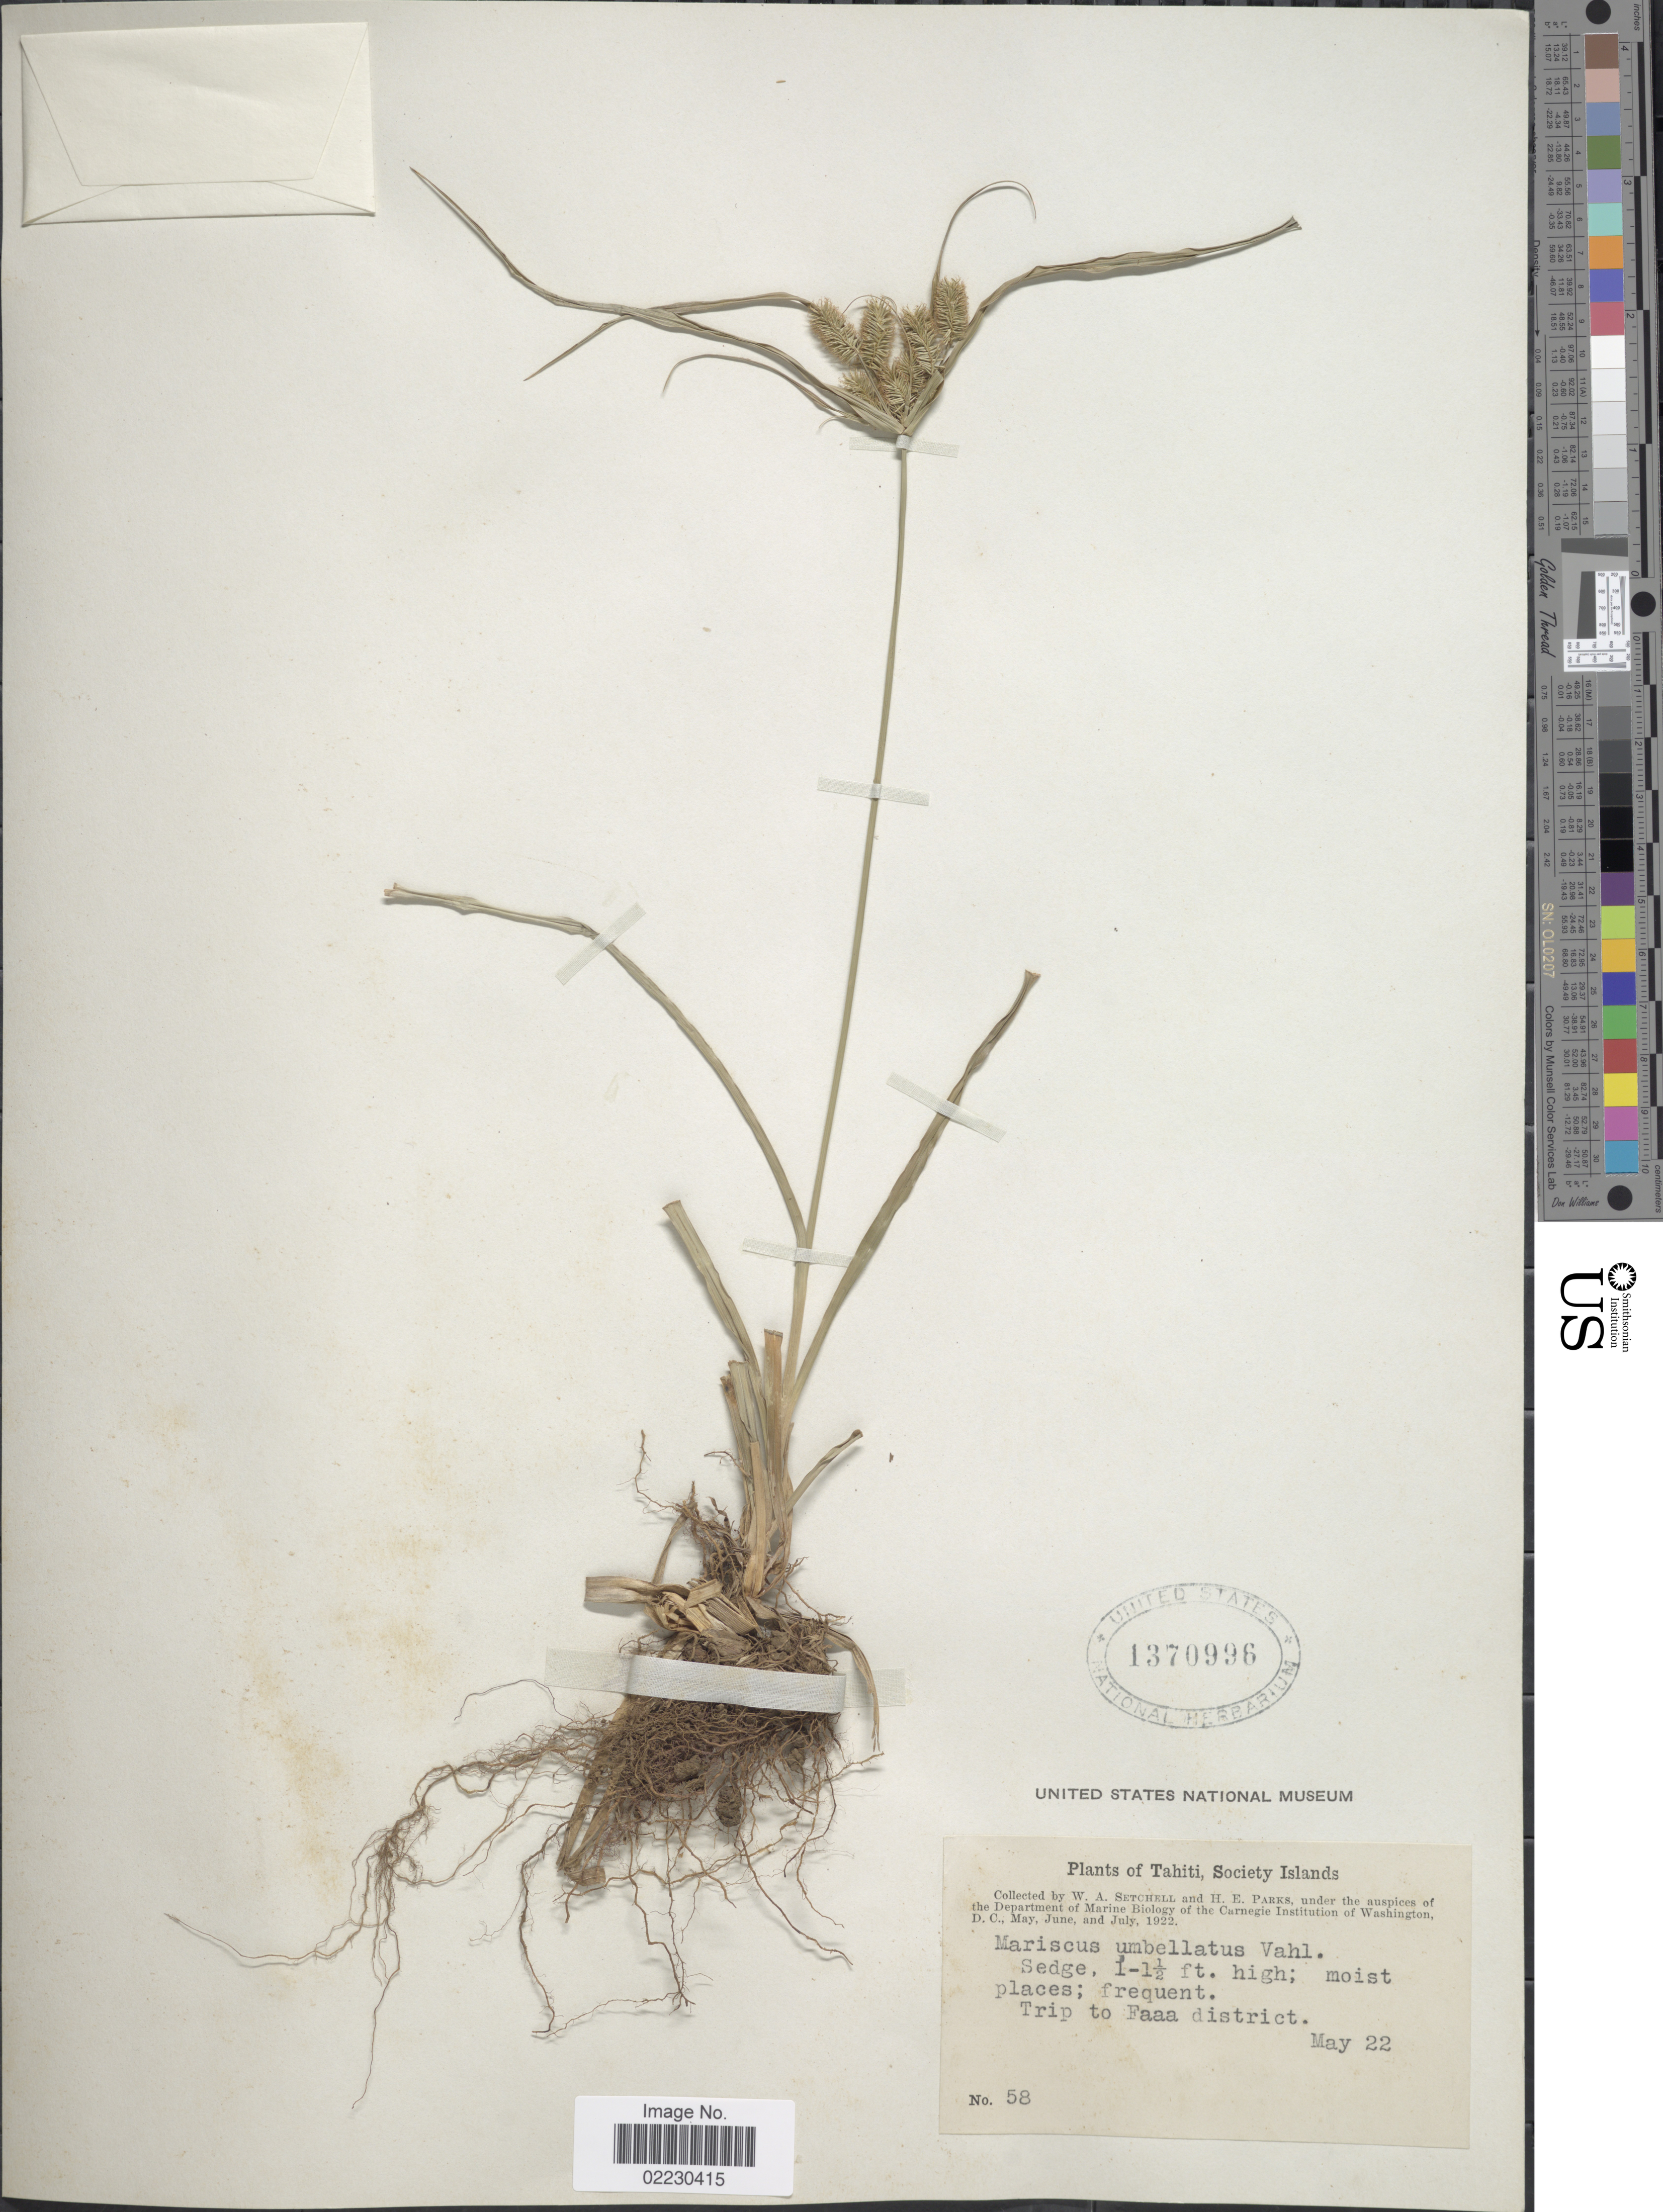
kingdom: Plantae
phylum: Tracheophyta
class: Liliopsida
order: Poales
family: Cyperaceae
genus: Cyperus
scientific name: Cyperus cyperoides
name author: (L.) Kuntze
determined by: Strong, Mark T., (BOT), Smithsonian Institution - National Museum of Natural History (UNITED STATES)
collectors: W. Setchell & H. E. Parks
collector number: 58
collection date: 1922-05-22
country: French Polynesia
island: Tahiti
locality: Tahiti, Society Islands, Trip to Faaa district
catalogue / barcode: US 1370996